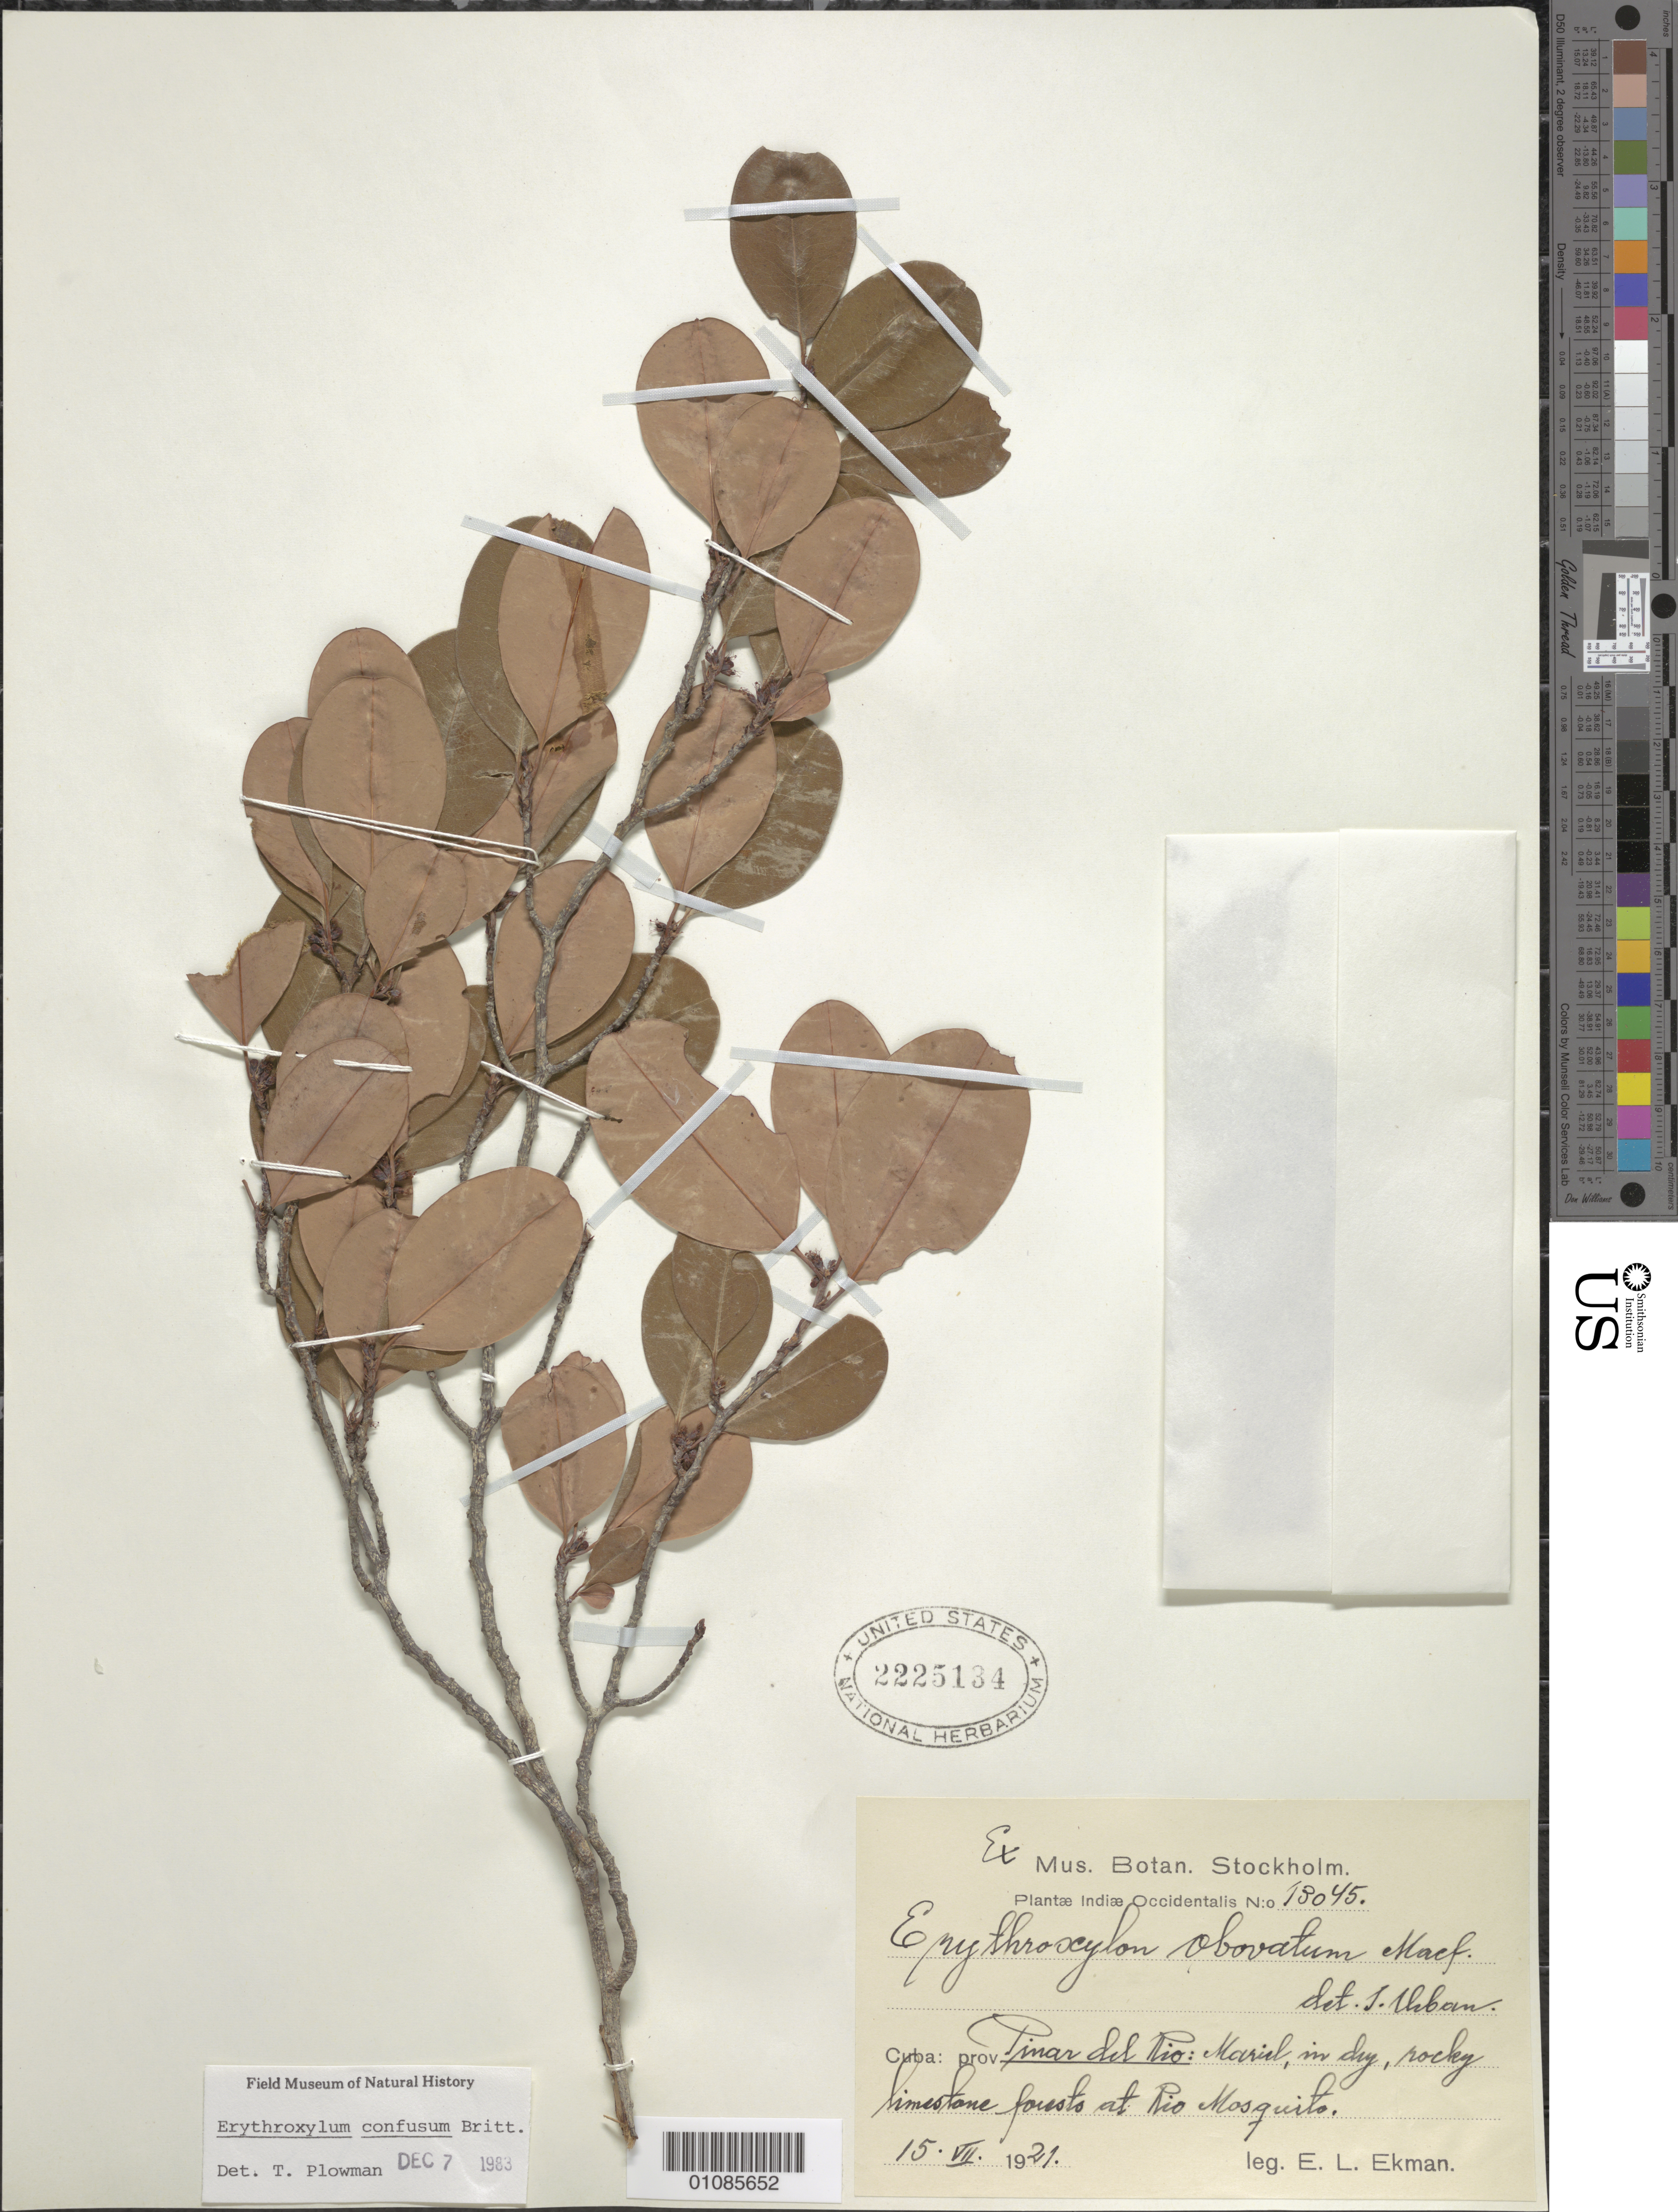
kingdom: Plantae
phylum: Tracheophyta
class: Magnoliopsida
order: Malpighiales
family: Erythroxylaceae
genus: Erythroxylum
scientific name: Erythroxylum confusum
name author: Britton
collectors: E. L. Ekman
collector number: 13045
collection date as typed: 15 Jun 1921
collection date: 1921-06-15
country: Cuba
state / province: Pinar del Rio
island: Cuba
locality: Pinar del Rio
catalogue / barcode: US 2225134